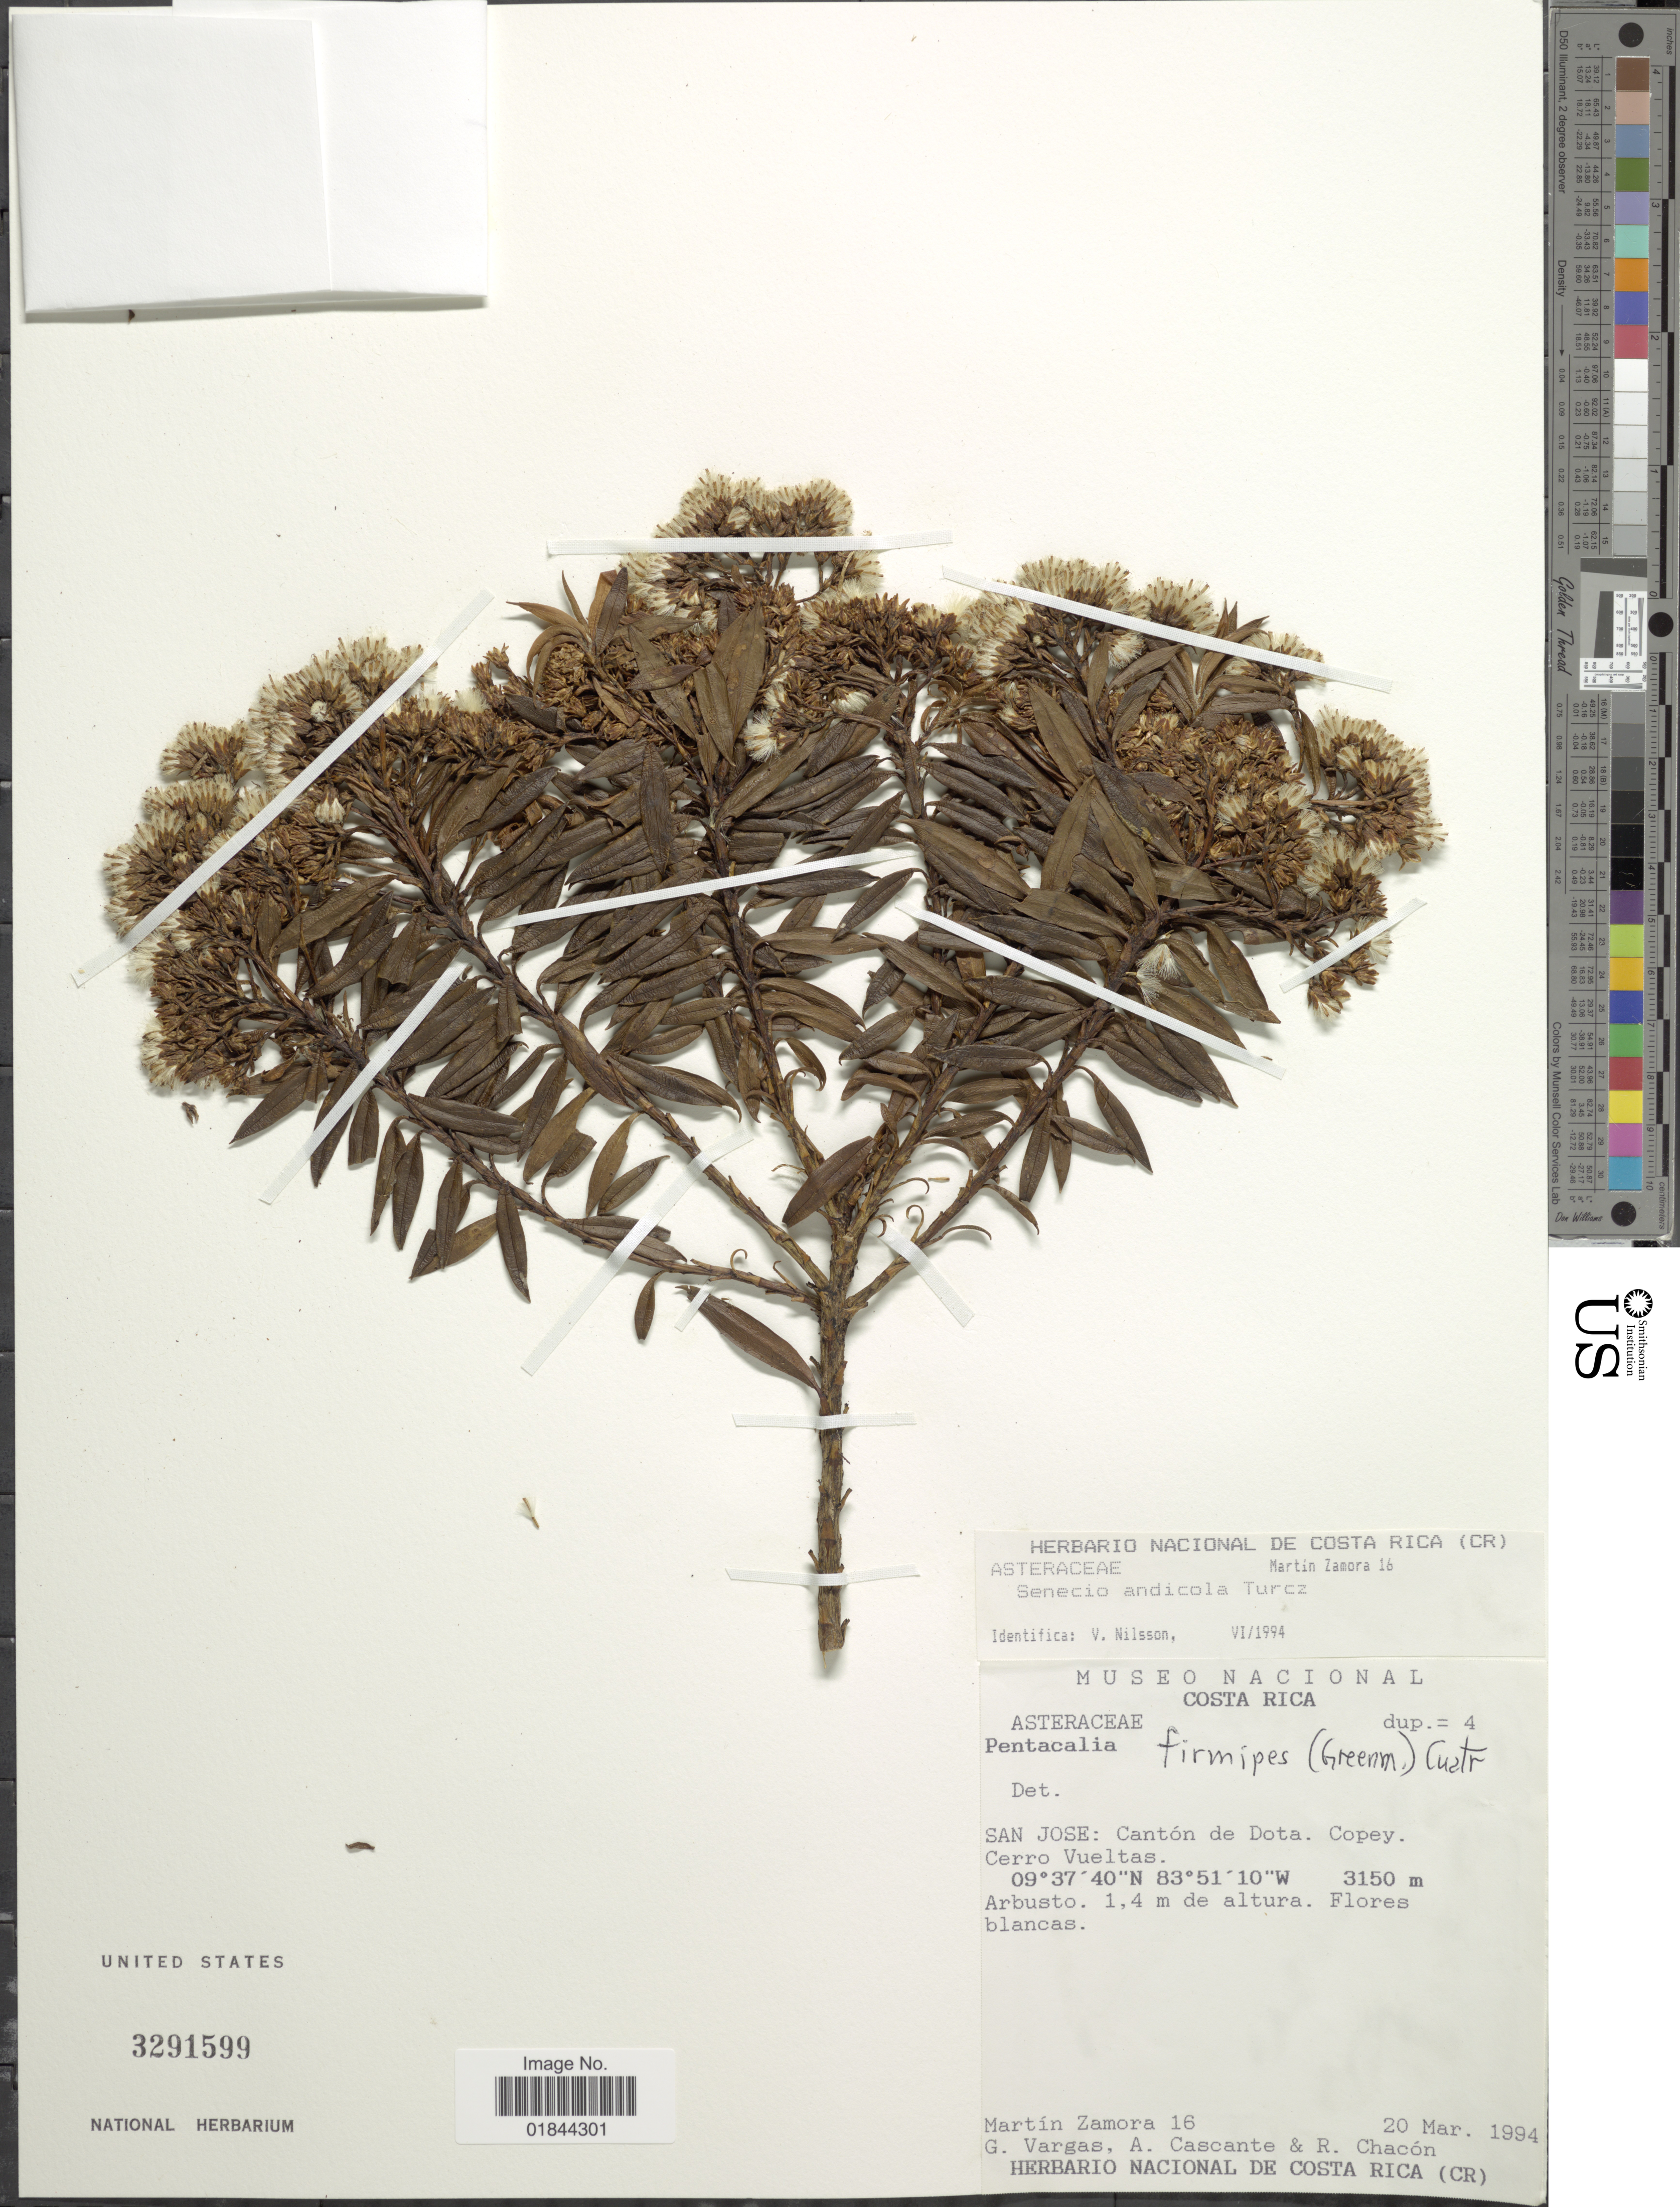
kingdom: Plantae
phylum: Tracheophyta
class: Magnoliopsida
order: Asterales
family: Asteraceae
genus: Pentacalia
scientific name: Pentacalia firmipes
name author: (Greenm.) Cuatrec.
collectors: M. Zamora, G. Vargas, A. Cascante & R. Chacón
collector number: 16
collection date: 1994-03-20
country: Costa Rica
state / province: San José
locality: Canton de Dota. Copey. Cerro Vueltas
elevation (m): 3150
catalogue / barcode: US 3291599